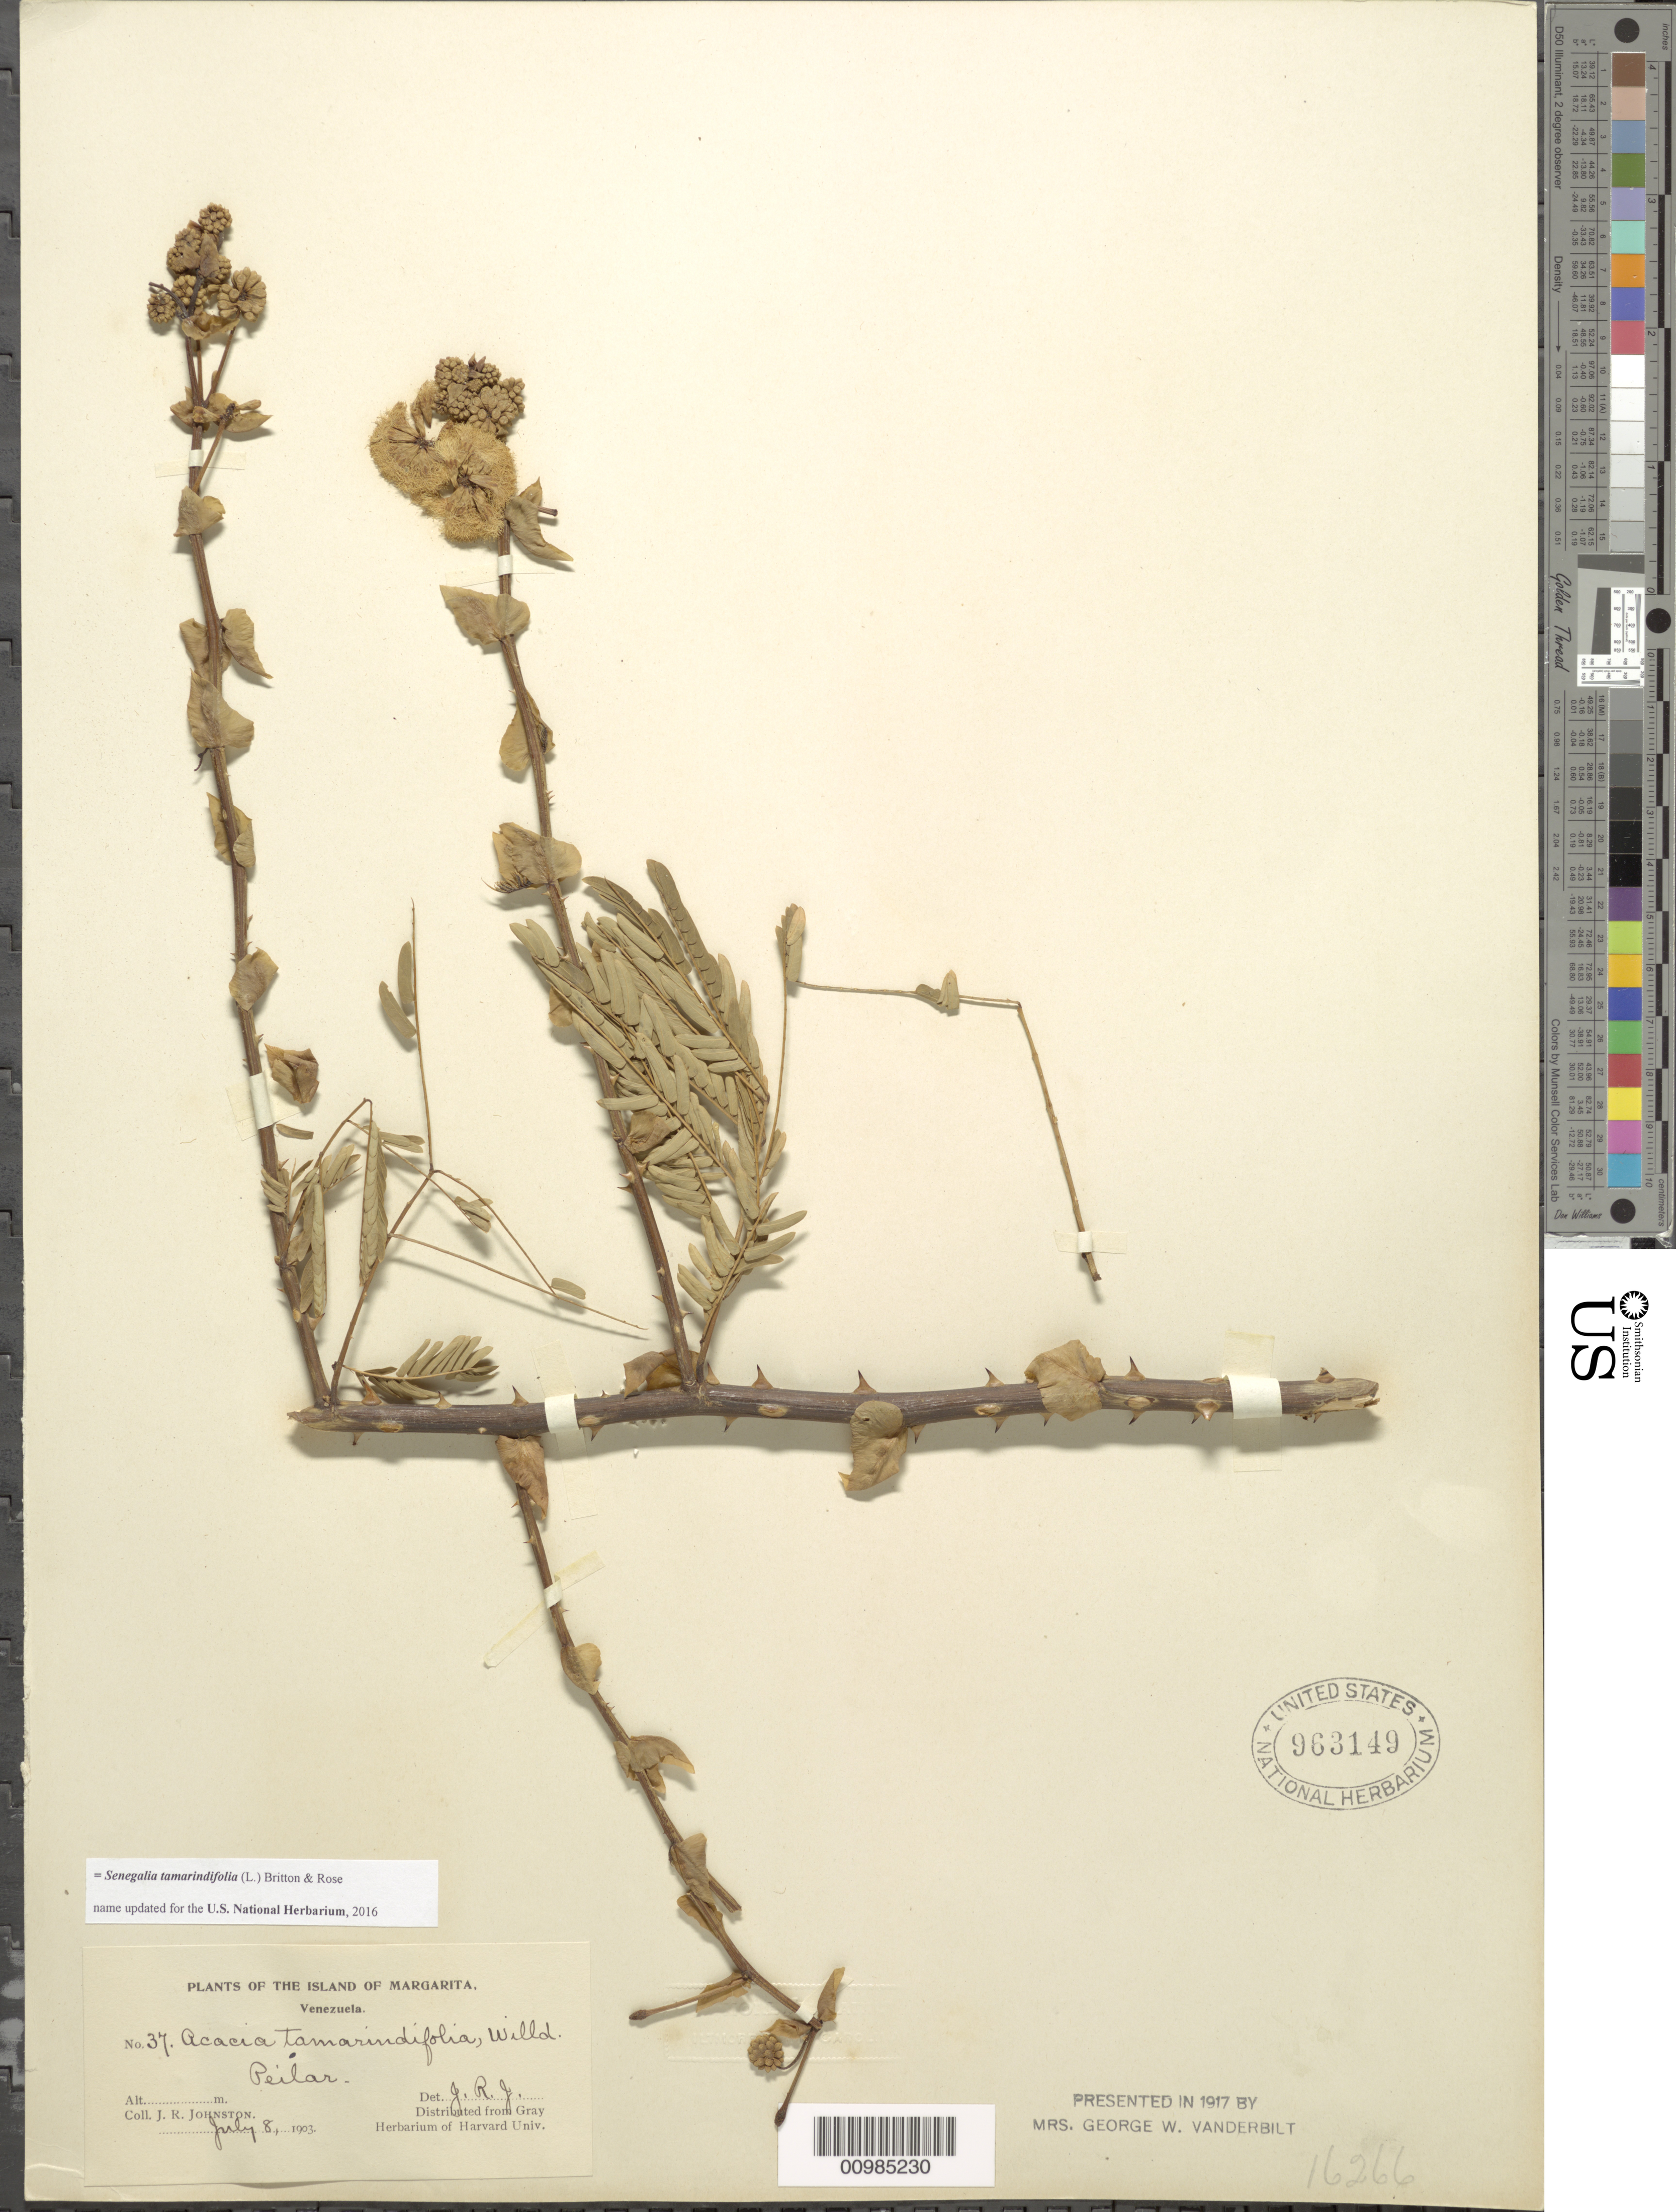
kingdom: Plantae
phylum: Tracheophyta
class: Magnoliopsida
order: Fabales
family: Fabaceae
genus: Senegalia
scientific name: Senegalia tamarindifolia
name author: (L.) Britton & Rose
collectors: J. Johnston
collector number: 37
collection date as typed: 08 Jul 1903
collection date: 1903-07-08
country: Venezuela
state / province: Nueva Esparta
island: Margarita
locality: Peilar.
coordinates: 0 N, 0 E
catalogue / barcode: US 963149